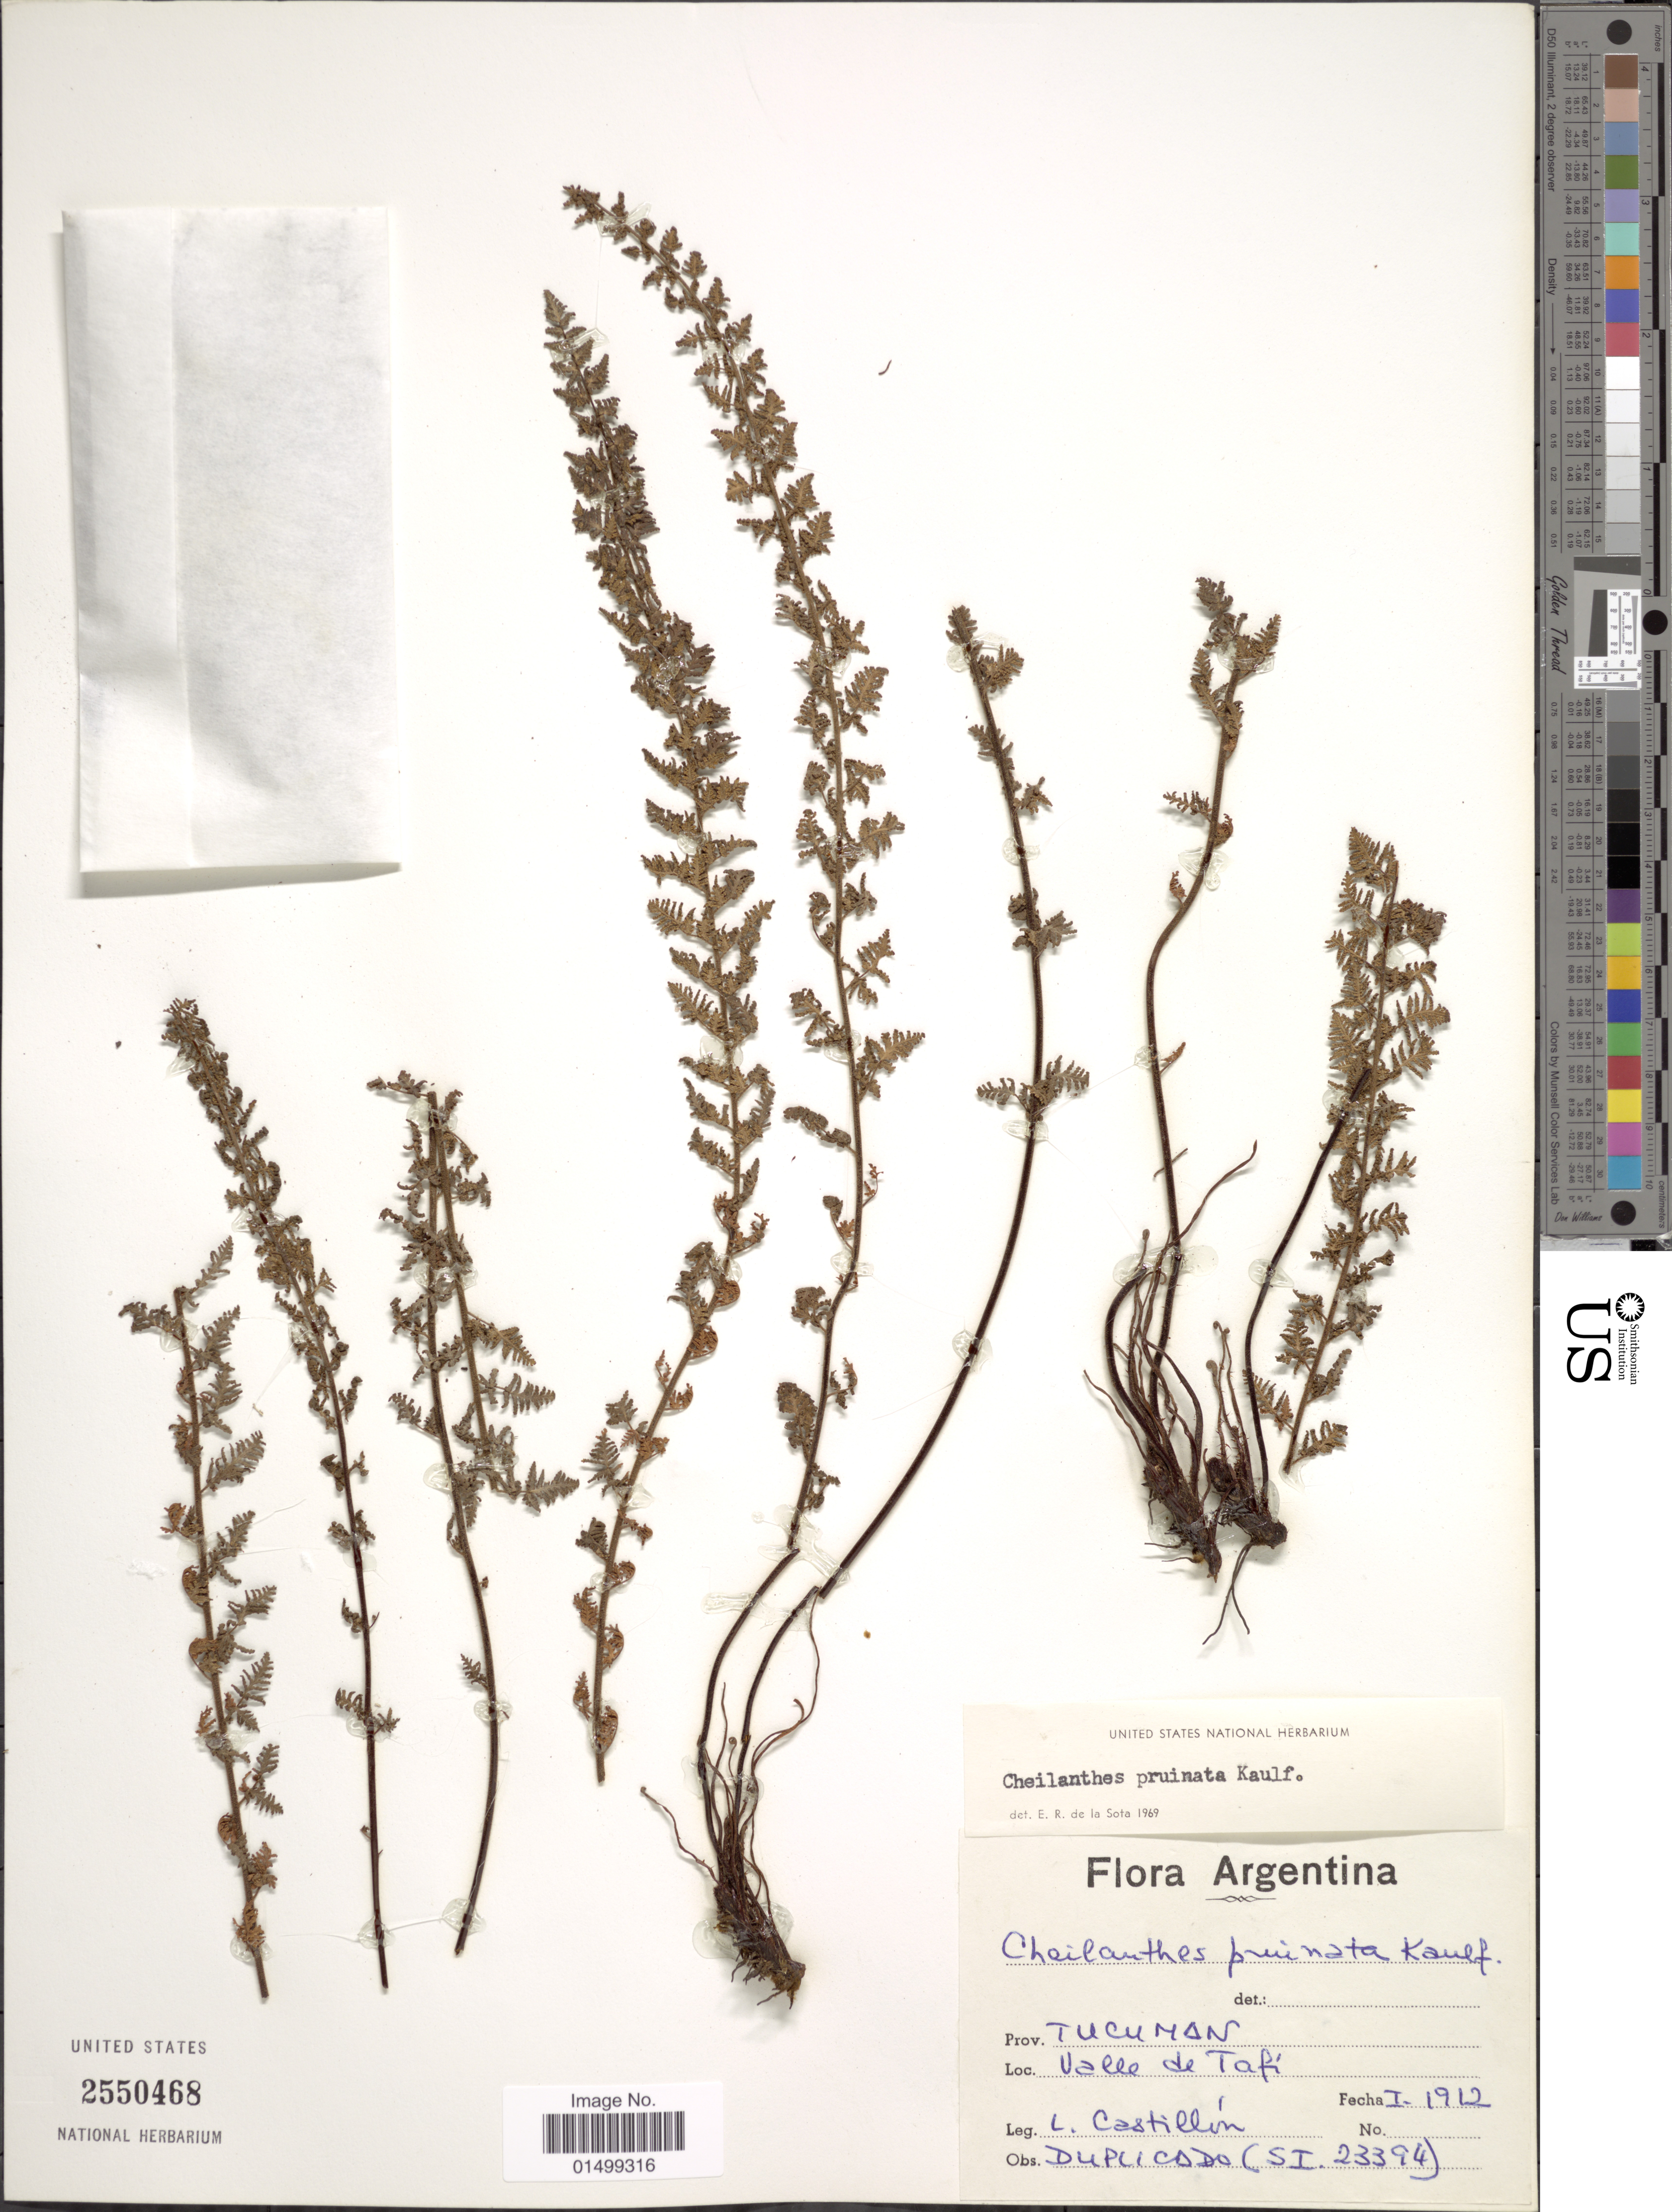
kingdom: Plantae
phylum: Tracheophyta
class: Polypodiopsida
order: Polypodiales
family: Pteridaceae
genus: Cheilanthes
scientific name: Cheilanthes pruinata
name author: Kaulf.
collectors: L. Castillón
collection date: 1912-01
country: Argentina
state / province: Tucuman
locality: Valle de Tafi.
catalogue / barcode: US 2550468